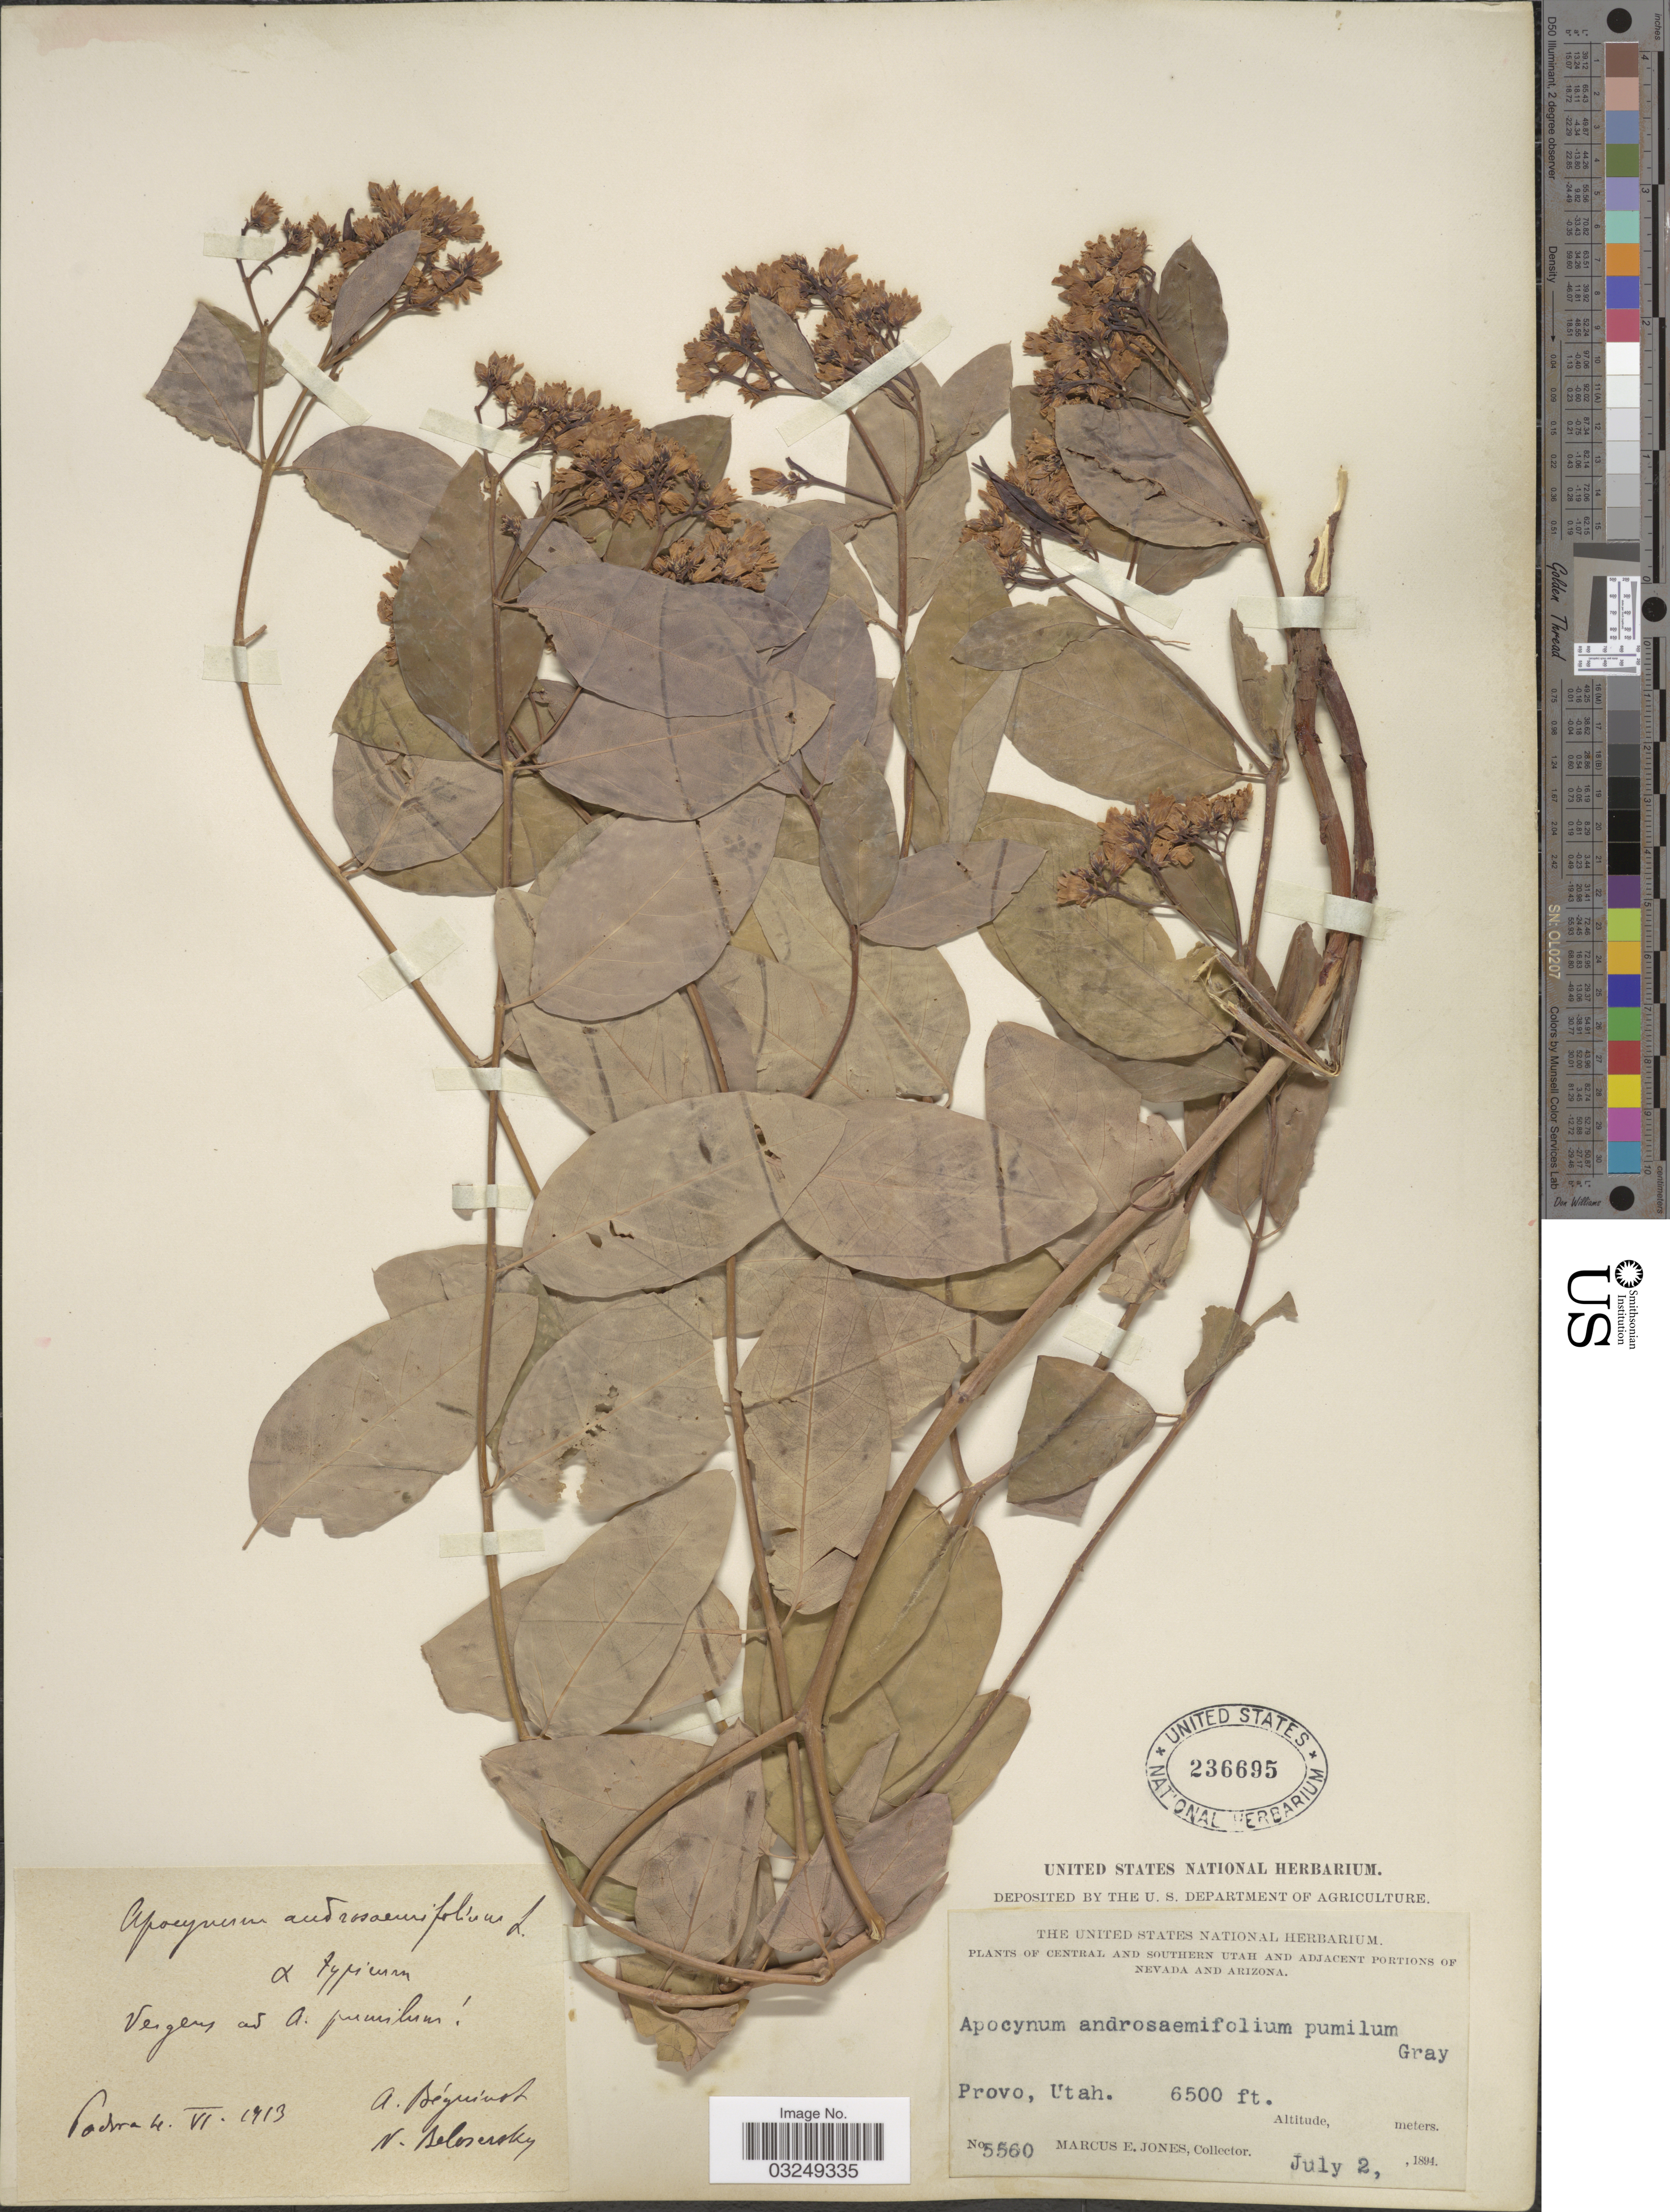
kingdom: Plantae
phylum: Tracheophyta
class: Magnoliopsida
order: Gentianales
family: Apocynaceae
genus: Apocynum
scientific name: Apocynum ambigens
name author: S.W. Greene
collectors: M. E. Jones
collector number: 5560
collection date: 1894-07-02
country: United States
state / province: Utah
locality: Central and Southern Utah and adjacent portions. Provo.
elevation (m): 1981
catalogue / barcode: US 236695